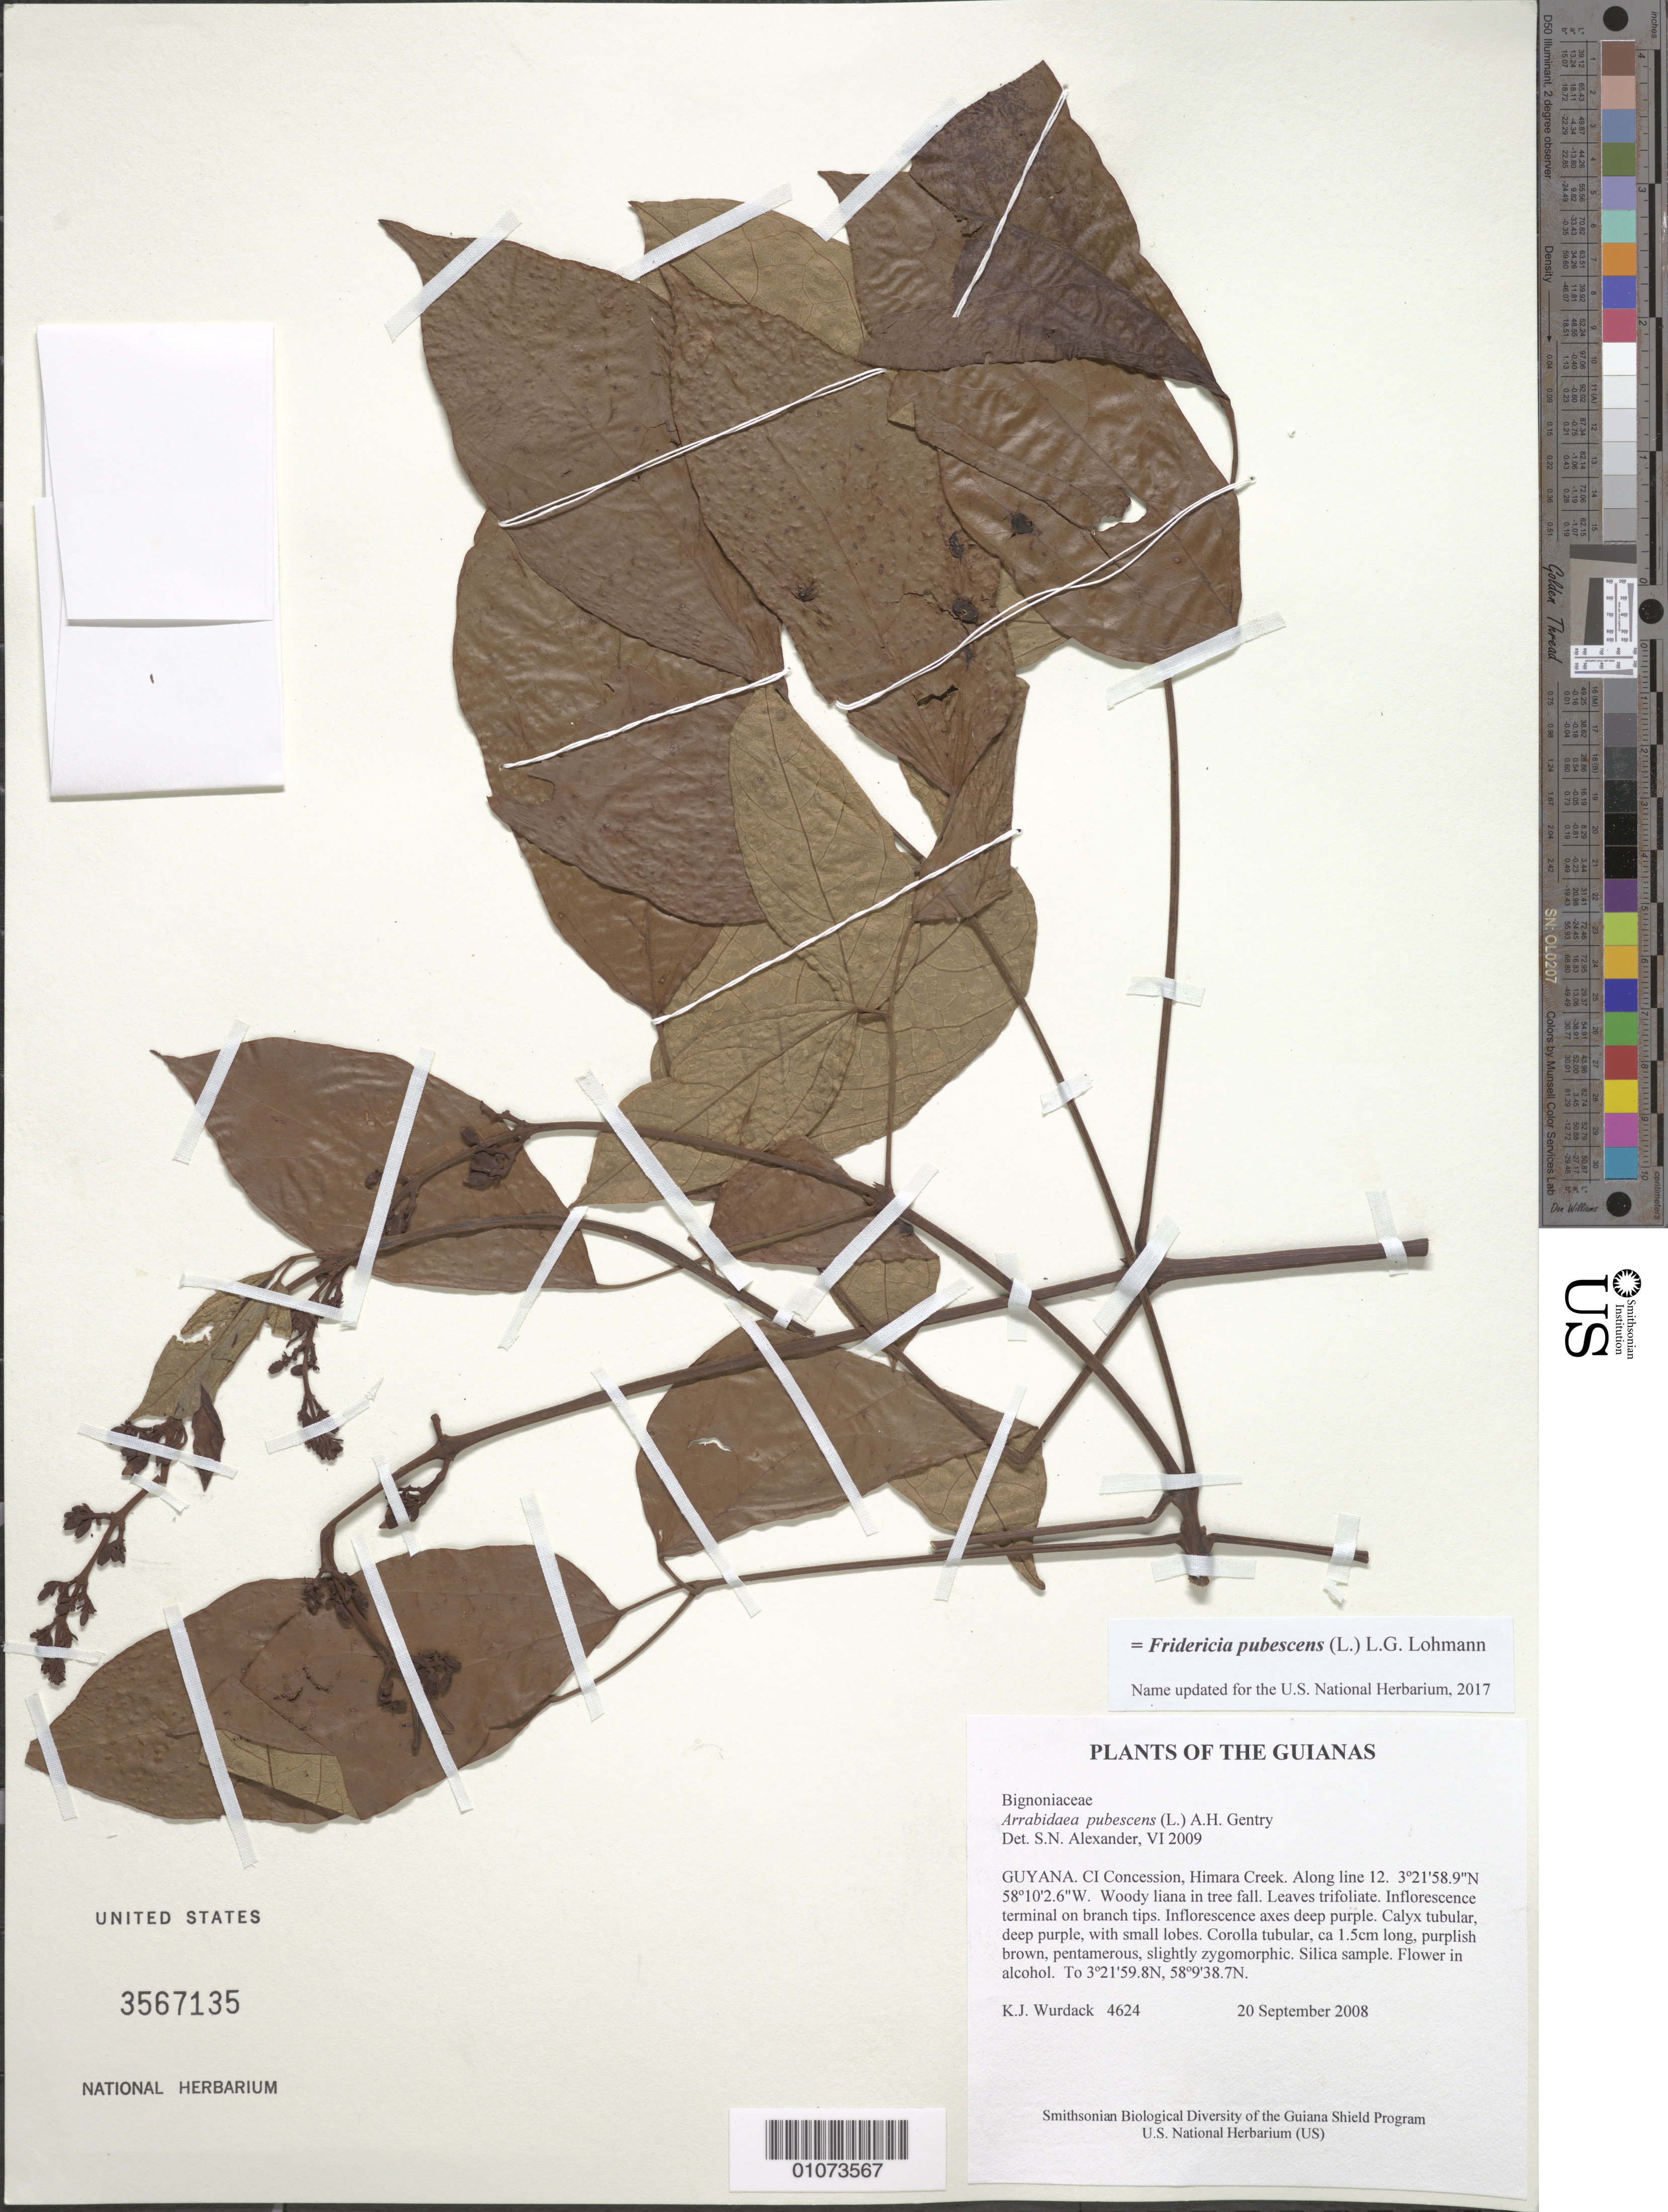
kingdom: Plantae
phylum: Tracheophyta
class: Magnoliopsida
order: Lamiales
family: Bignoniaceae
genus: Arrabidaea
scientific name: Arrabidaea pubescens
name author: (L.) A.H. Gentry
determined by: Alexander, S. N.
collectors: K. Wurdack, K. M. Redden, A. Rodriguez, C. Perry, P. Ragnauth, H. James & H. Simon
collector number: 4624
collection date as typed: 20 September 2008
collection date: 2008-09-20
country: Guyana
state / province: U. Takutu-U. Essequibo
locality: CI Concession, Himara Creek. Along line 12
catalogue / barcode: US 3567135